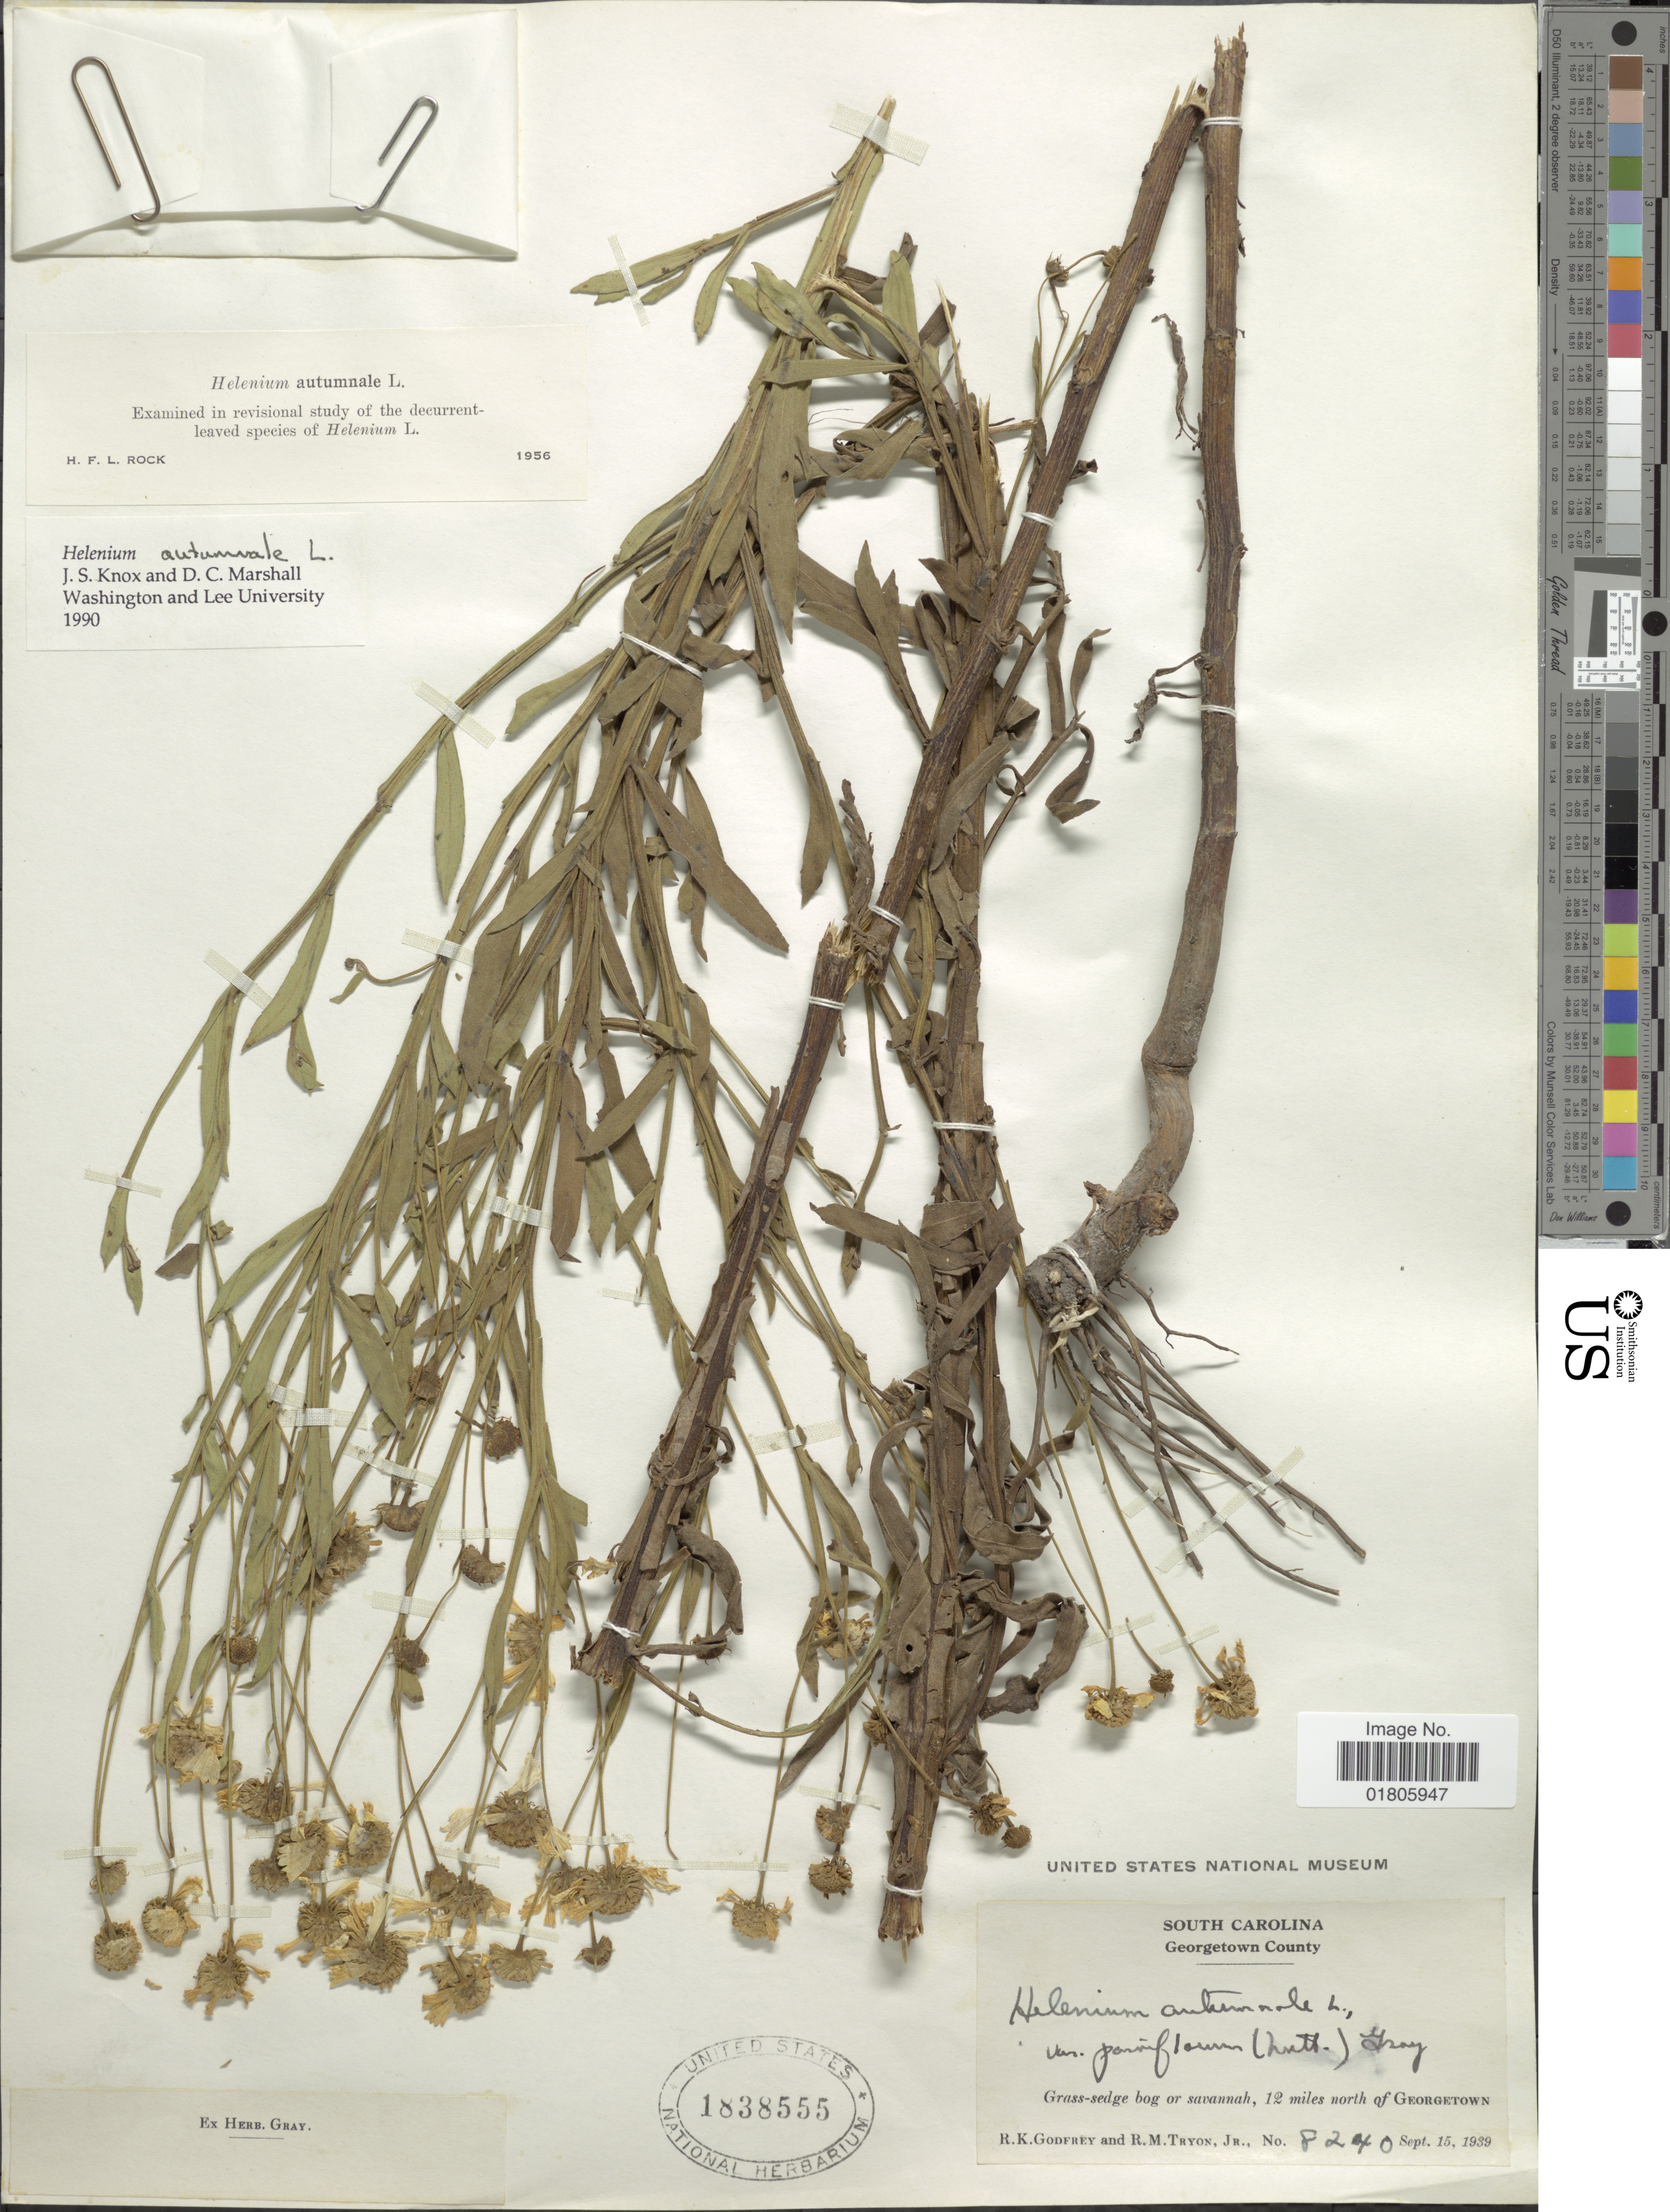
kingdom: Plantae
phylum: Tracheophyta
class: Magnoliopsida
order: Asterales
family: Asteraceae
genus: Helenium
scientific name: Helenium autumnale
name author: L.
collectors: R. K. Godfrey & R. M. Tryon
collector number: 8240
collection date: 1939-09-15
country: United States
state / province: South Carolina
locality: Georgetown County, 12 miles north Of Georgetown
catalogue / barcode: US 1838555